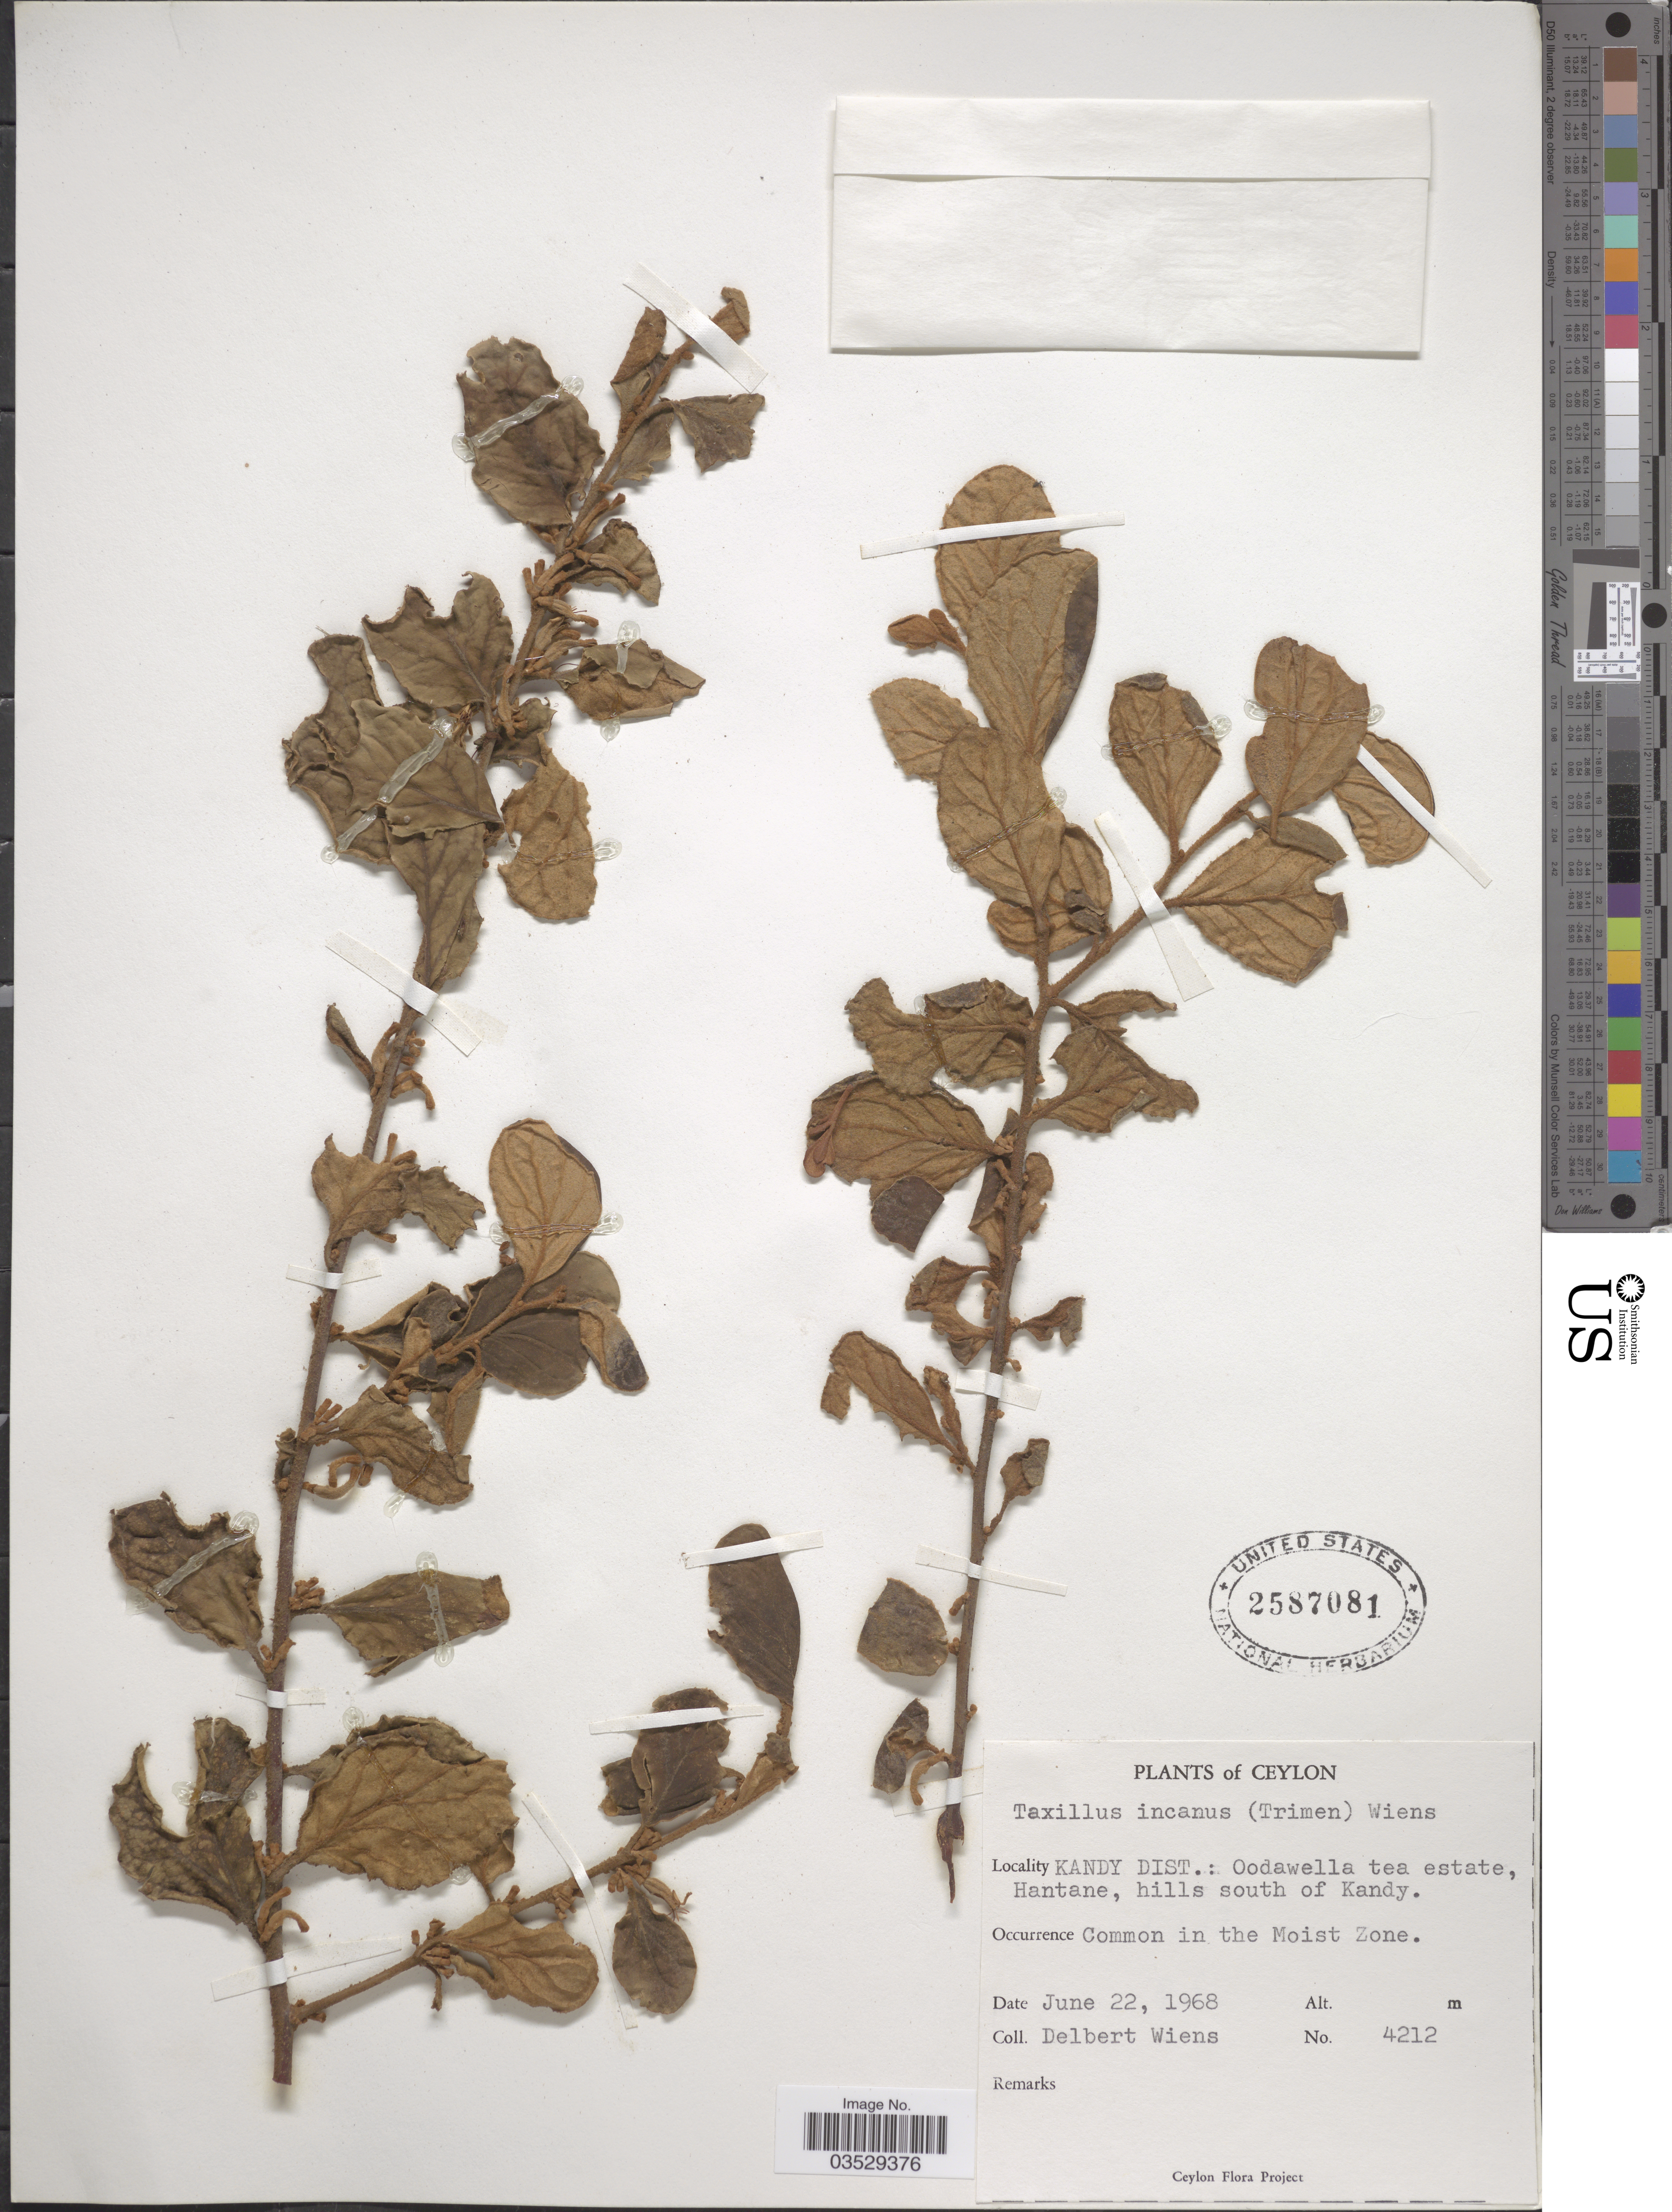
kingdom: Plantae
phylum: Tracheophyta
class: Magnoliopsida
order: Santalales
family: Loranthaceae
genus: Taxillus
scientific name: Taxillus incanus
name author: (Trimen) Wiens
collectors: D. Wiens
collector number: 4212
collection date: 1968-06-22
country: Sri Lanka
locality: Ceylon. Kandy Dist.: Oodawella tea estate, Hantane, hills south of Kandy. Common in the Moist Zone.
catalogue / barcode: US 2587081